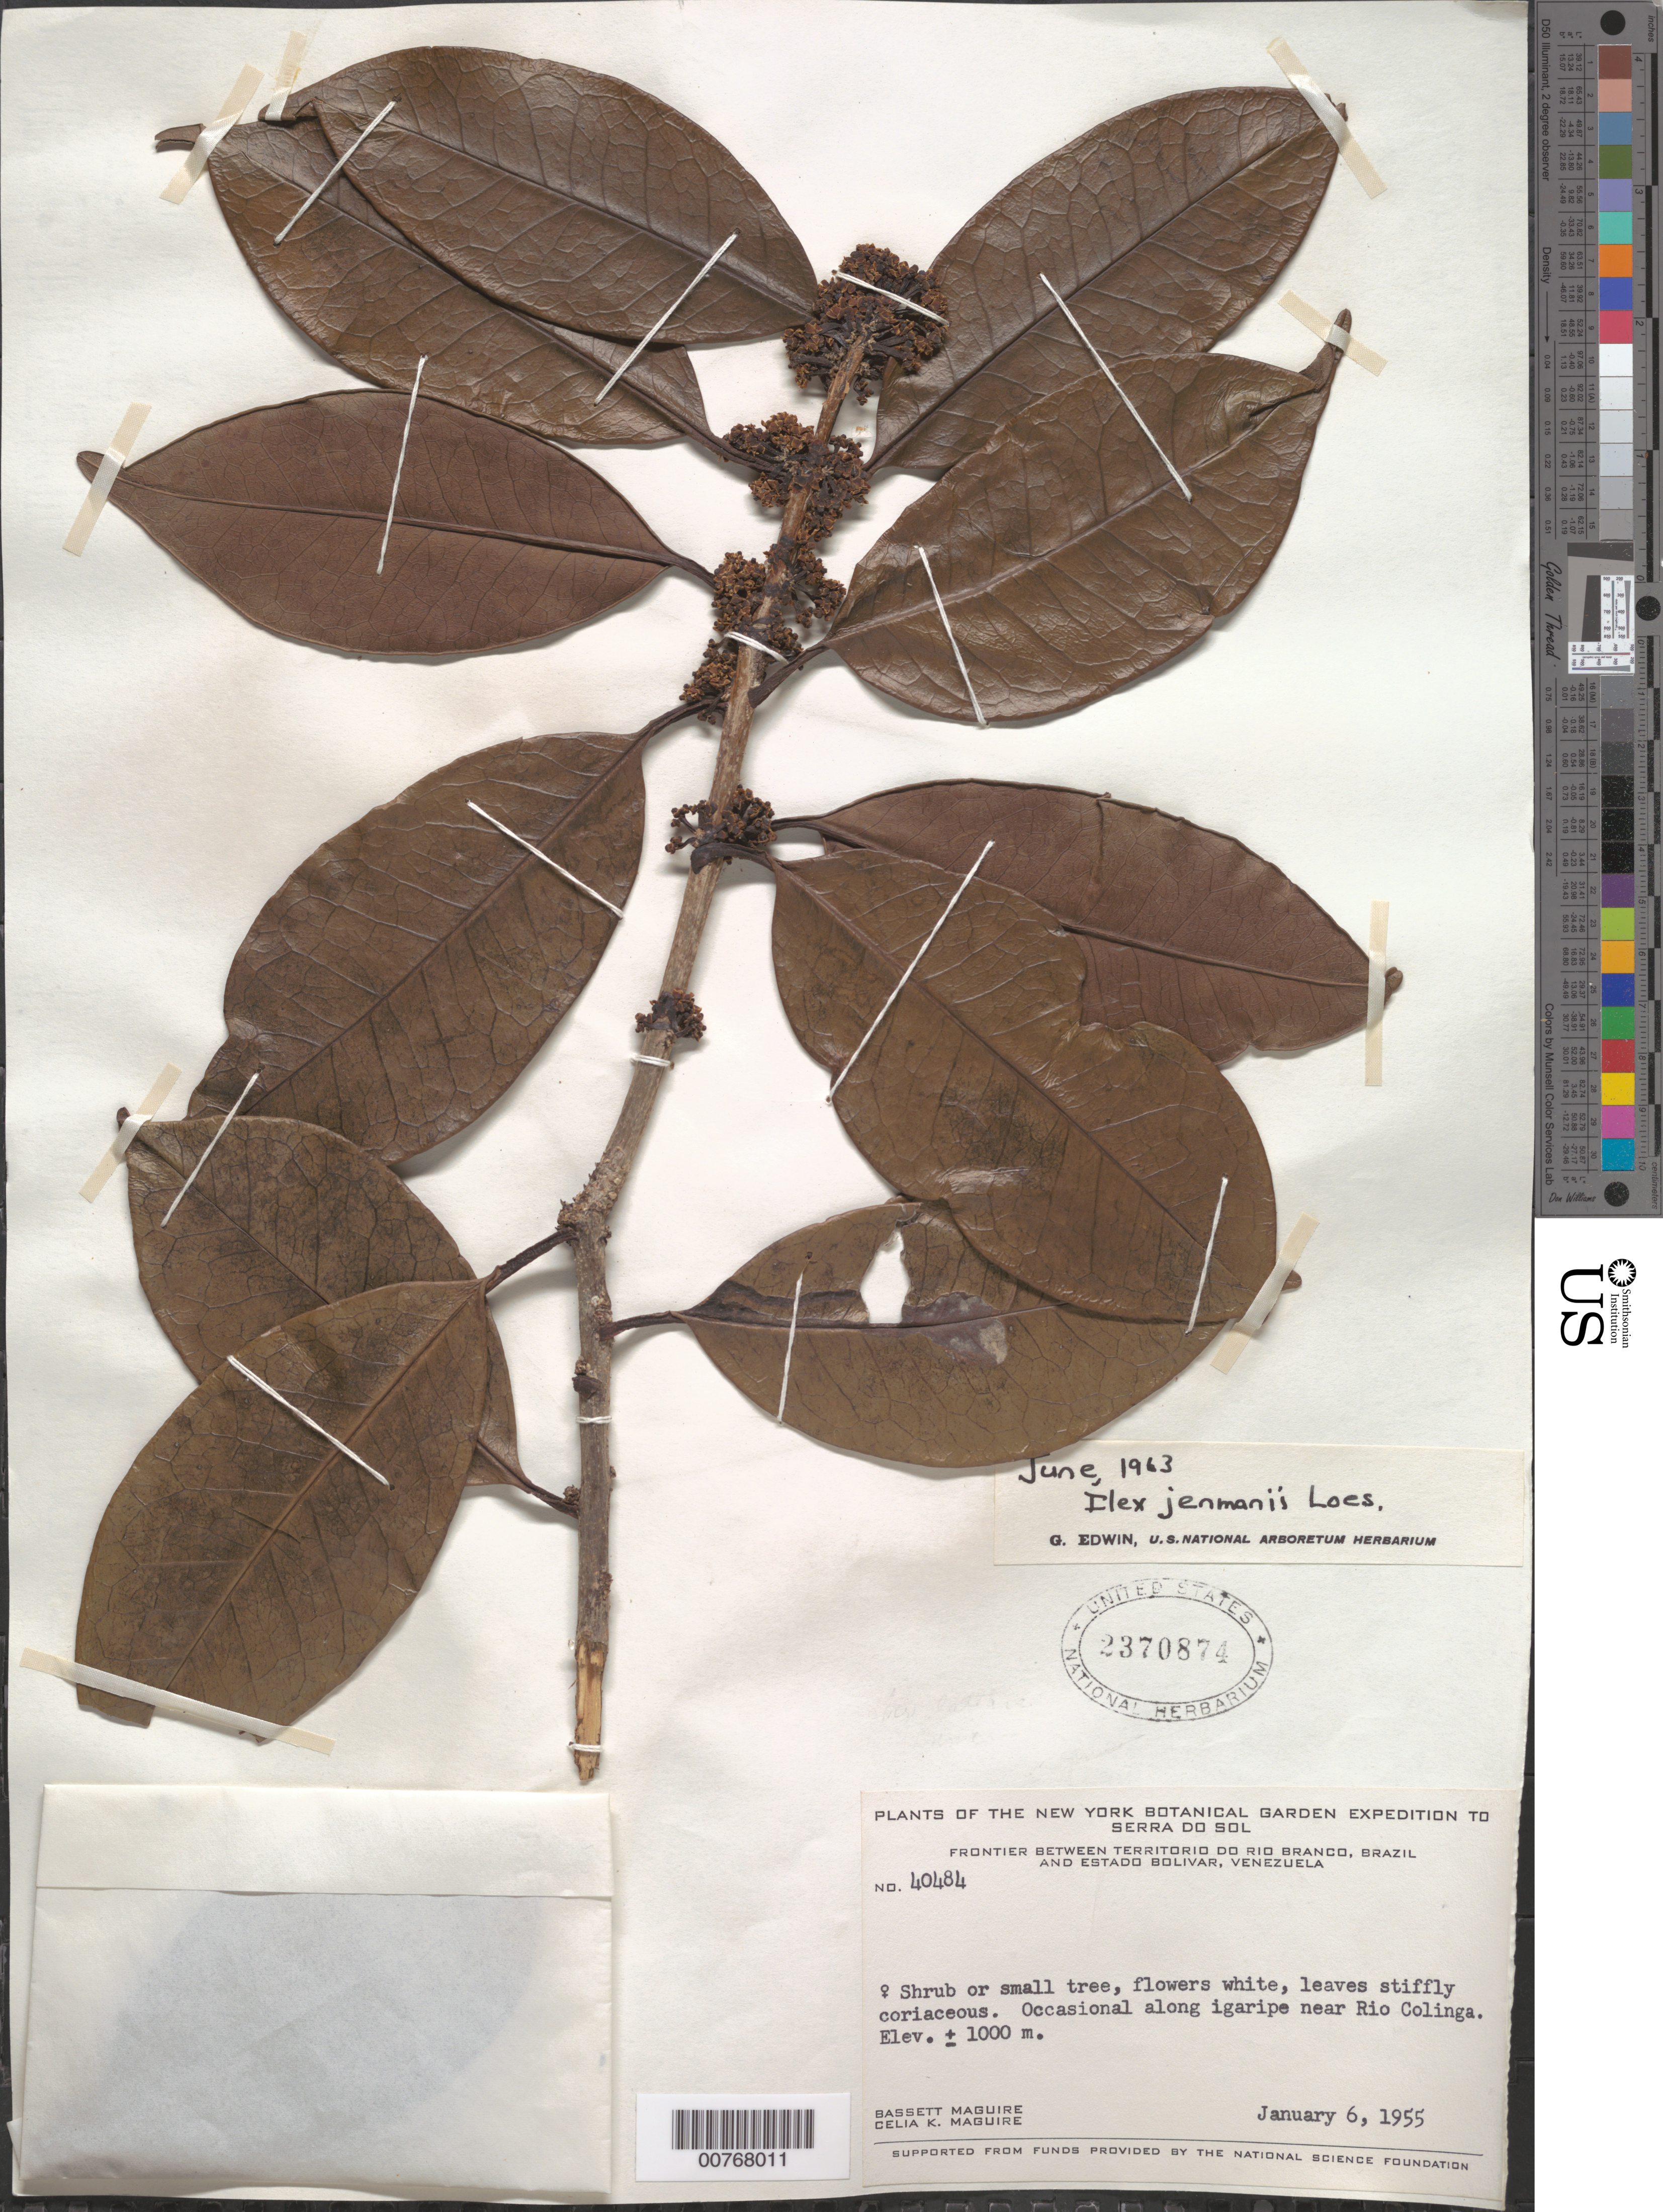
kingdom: Plantae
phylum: Tracheophyta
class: Magnoliopsida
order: Aquifoliales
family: Aquifoliaceae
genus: Ilex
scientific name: Ilex jenmanii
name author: Loes.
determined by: Edwin, G.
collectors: B. Maguire & C. K. Maguire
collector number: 40484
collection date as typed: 6-Jan-55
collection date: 1955-01-06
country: Venezuela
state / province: Bolívar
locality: Serra do Sol, frontier betw. TerRiver do Río Branco, Brazil & Bolívar, Venezuela; near Río Cotinga (Brazil ?)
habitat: Along water channel (igaripe)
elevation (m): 1000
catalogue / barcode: US 2370874